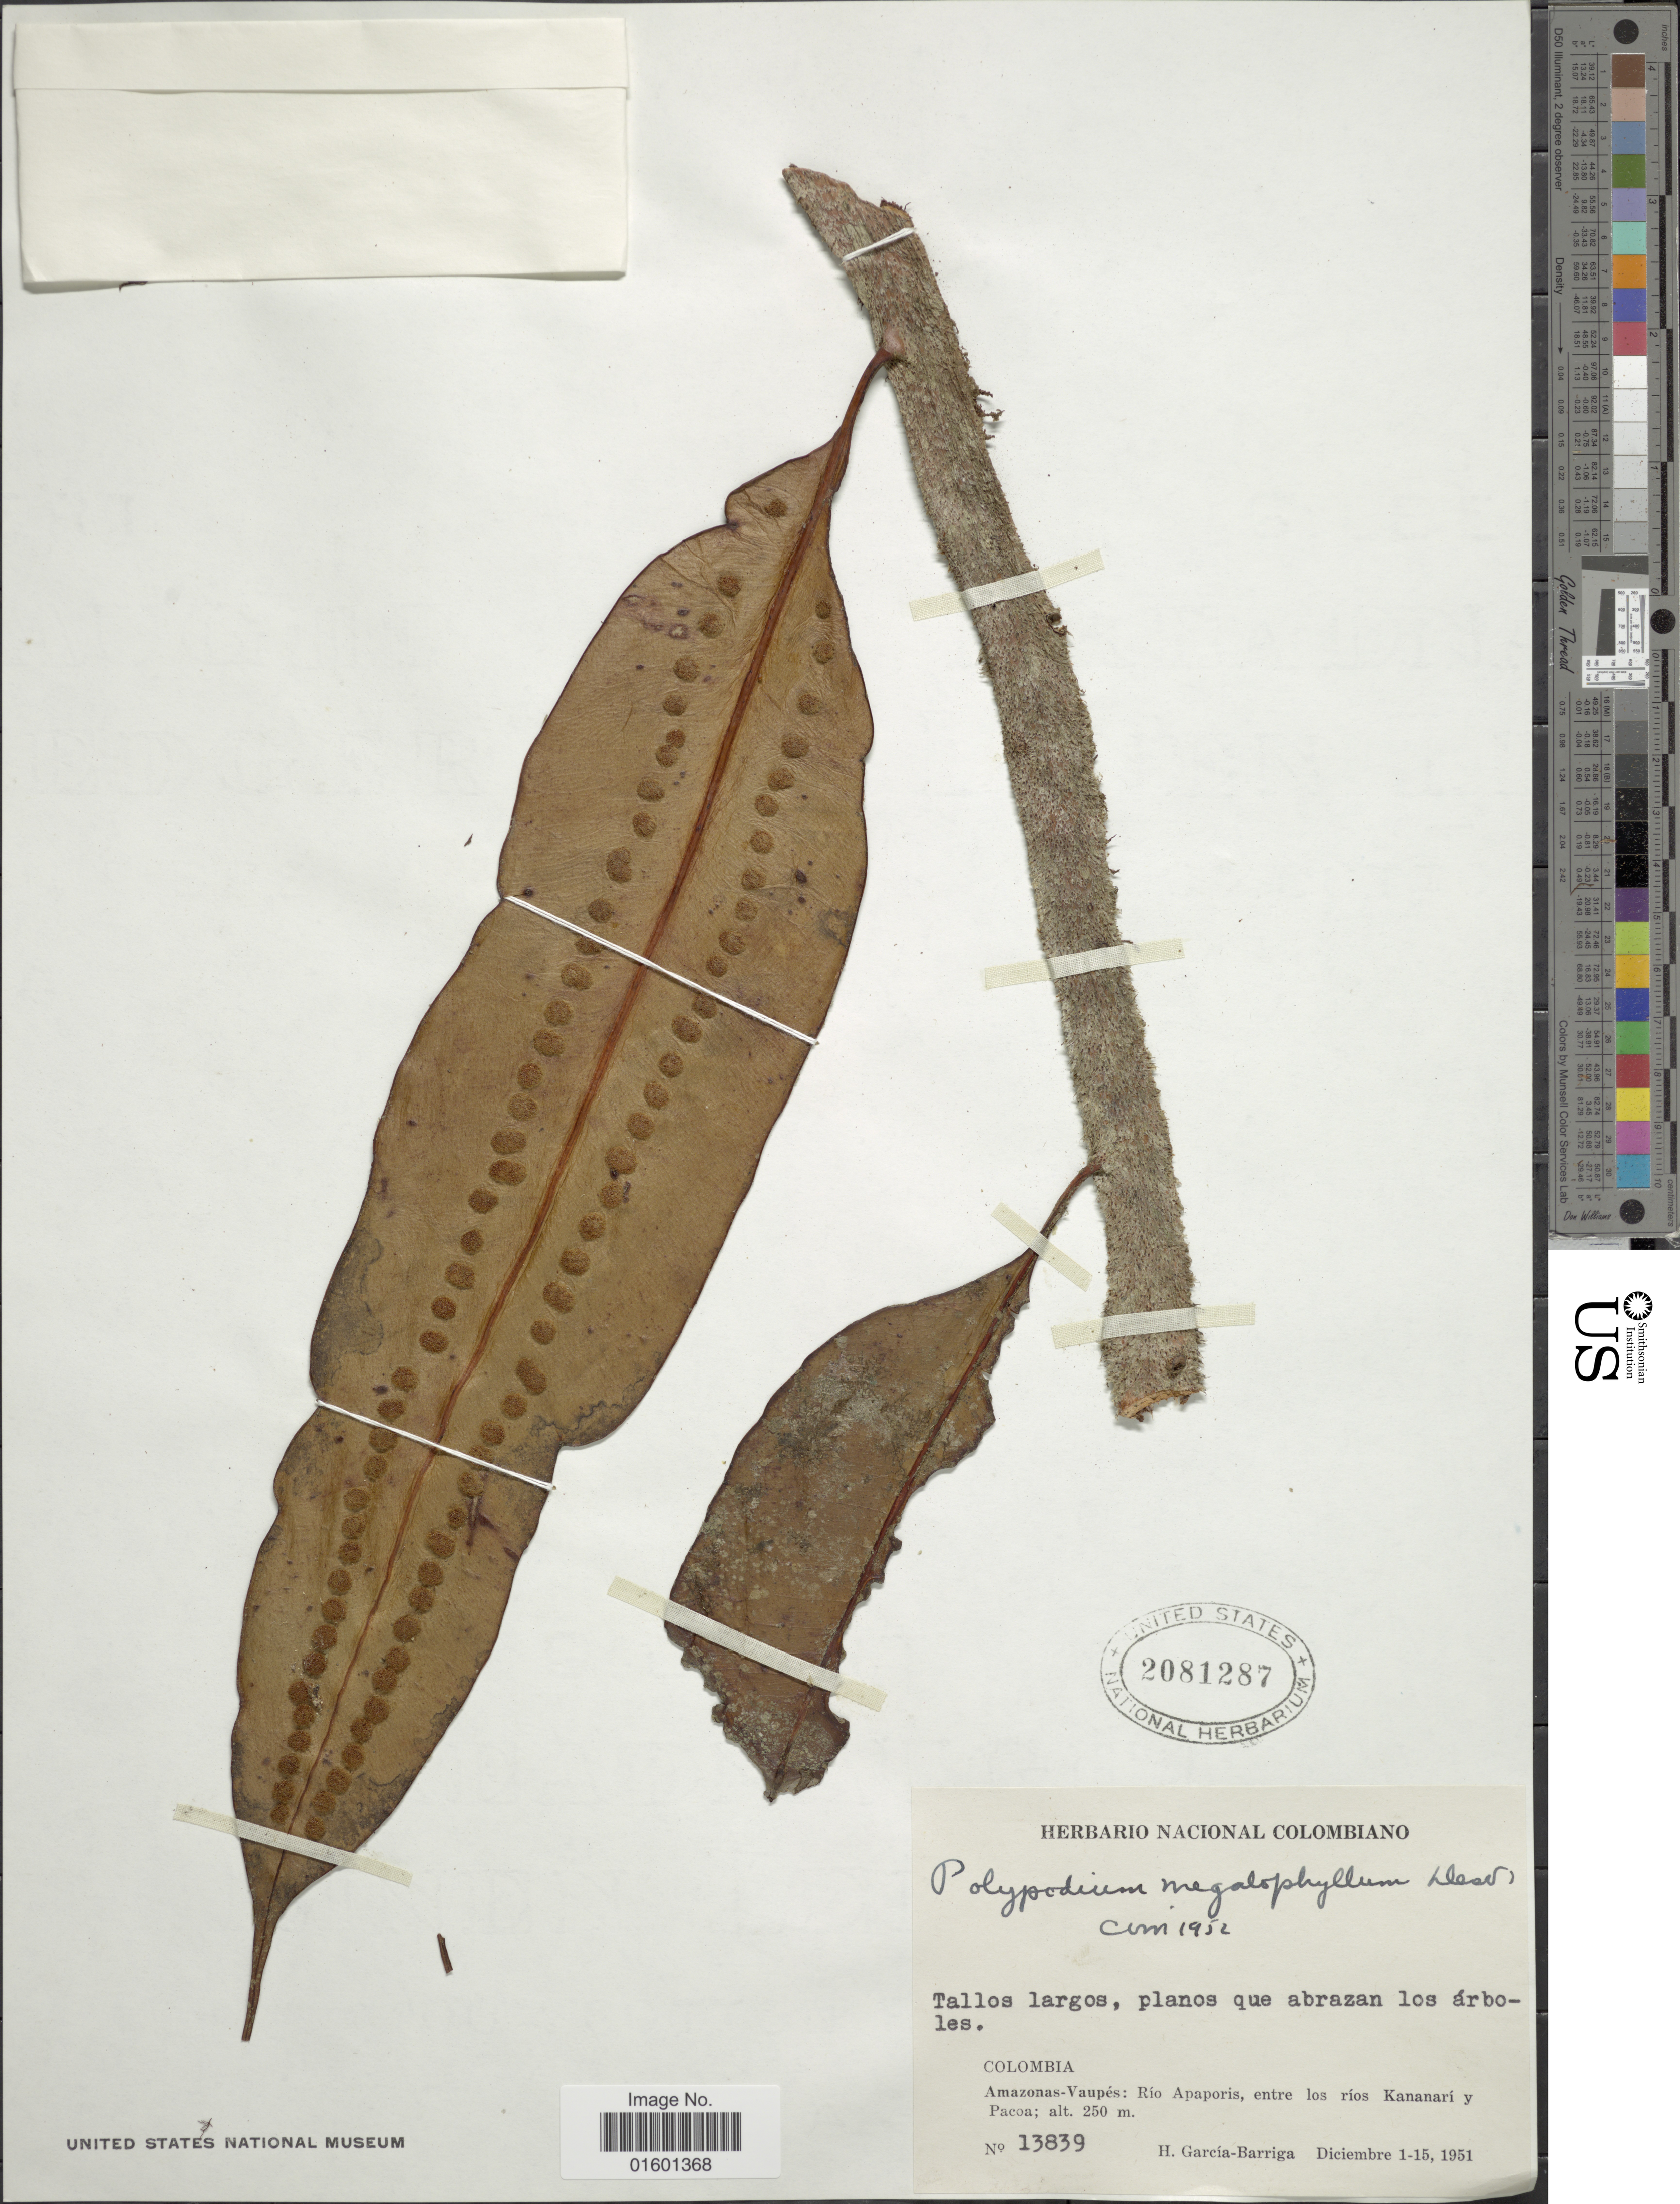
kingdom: Plantae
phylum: Tracheophyta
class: Polypodiopsida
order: Polypodiales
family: Polypodiaceae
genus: Microgramma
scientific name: Microgramma megalophylla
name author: (Desv.) de la Sota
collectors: H. García Barriga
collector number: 13839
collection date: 1951-12-01/1951-12-15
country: Colombia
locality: Amazonas - Vaupes: Rio Apaporis, entrre los rios Kananari y Pacoa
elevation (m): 250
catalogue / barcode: US 2081287